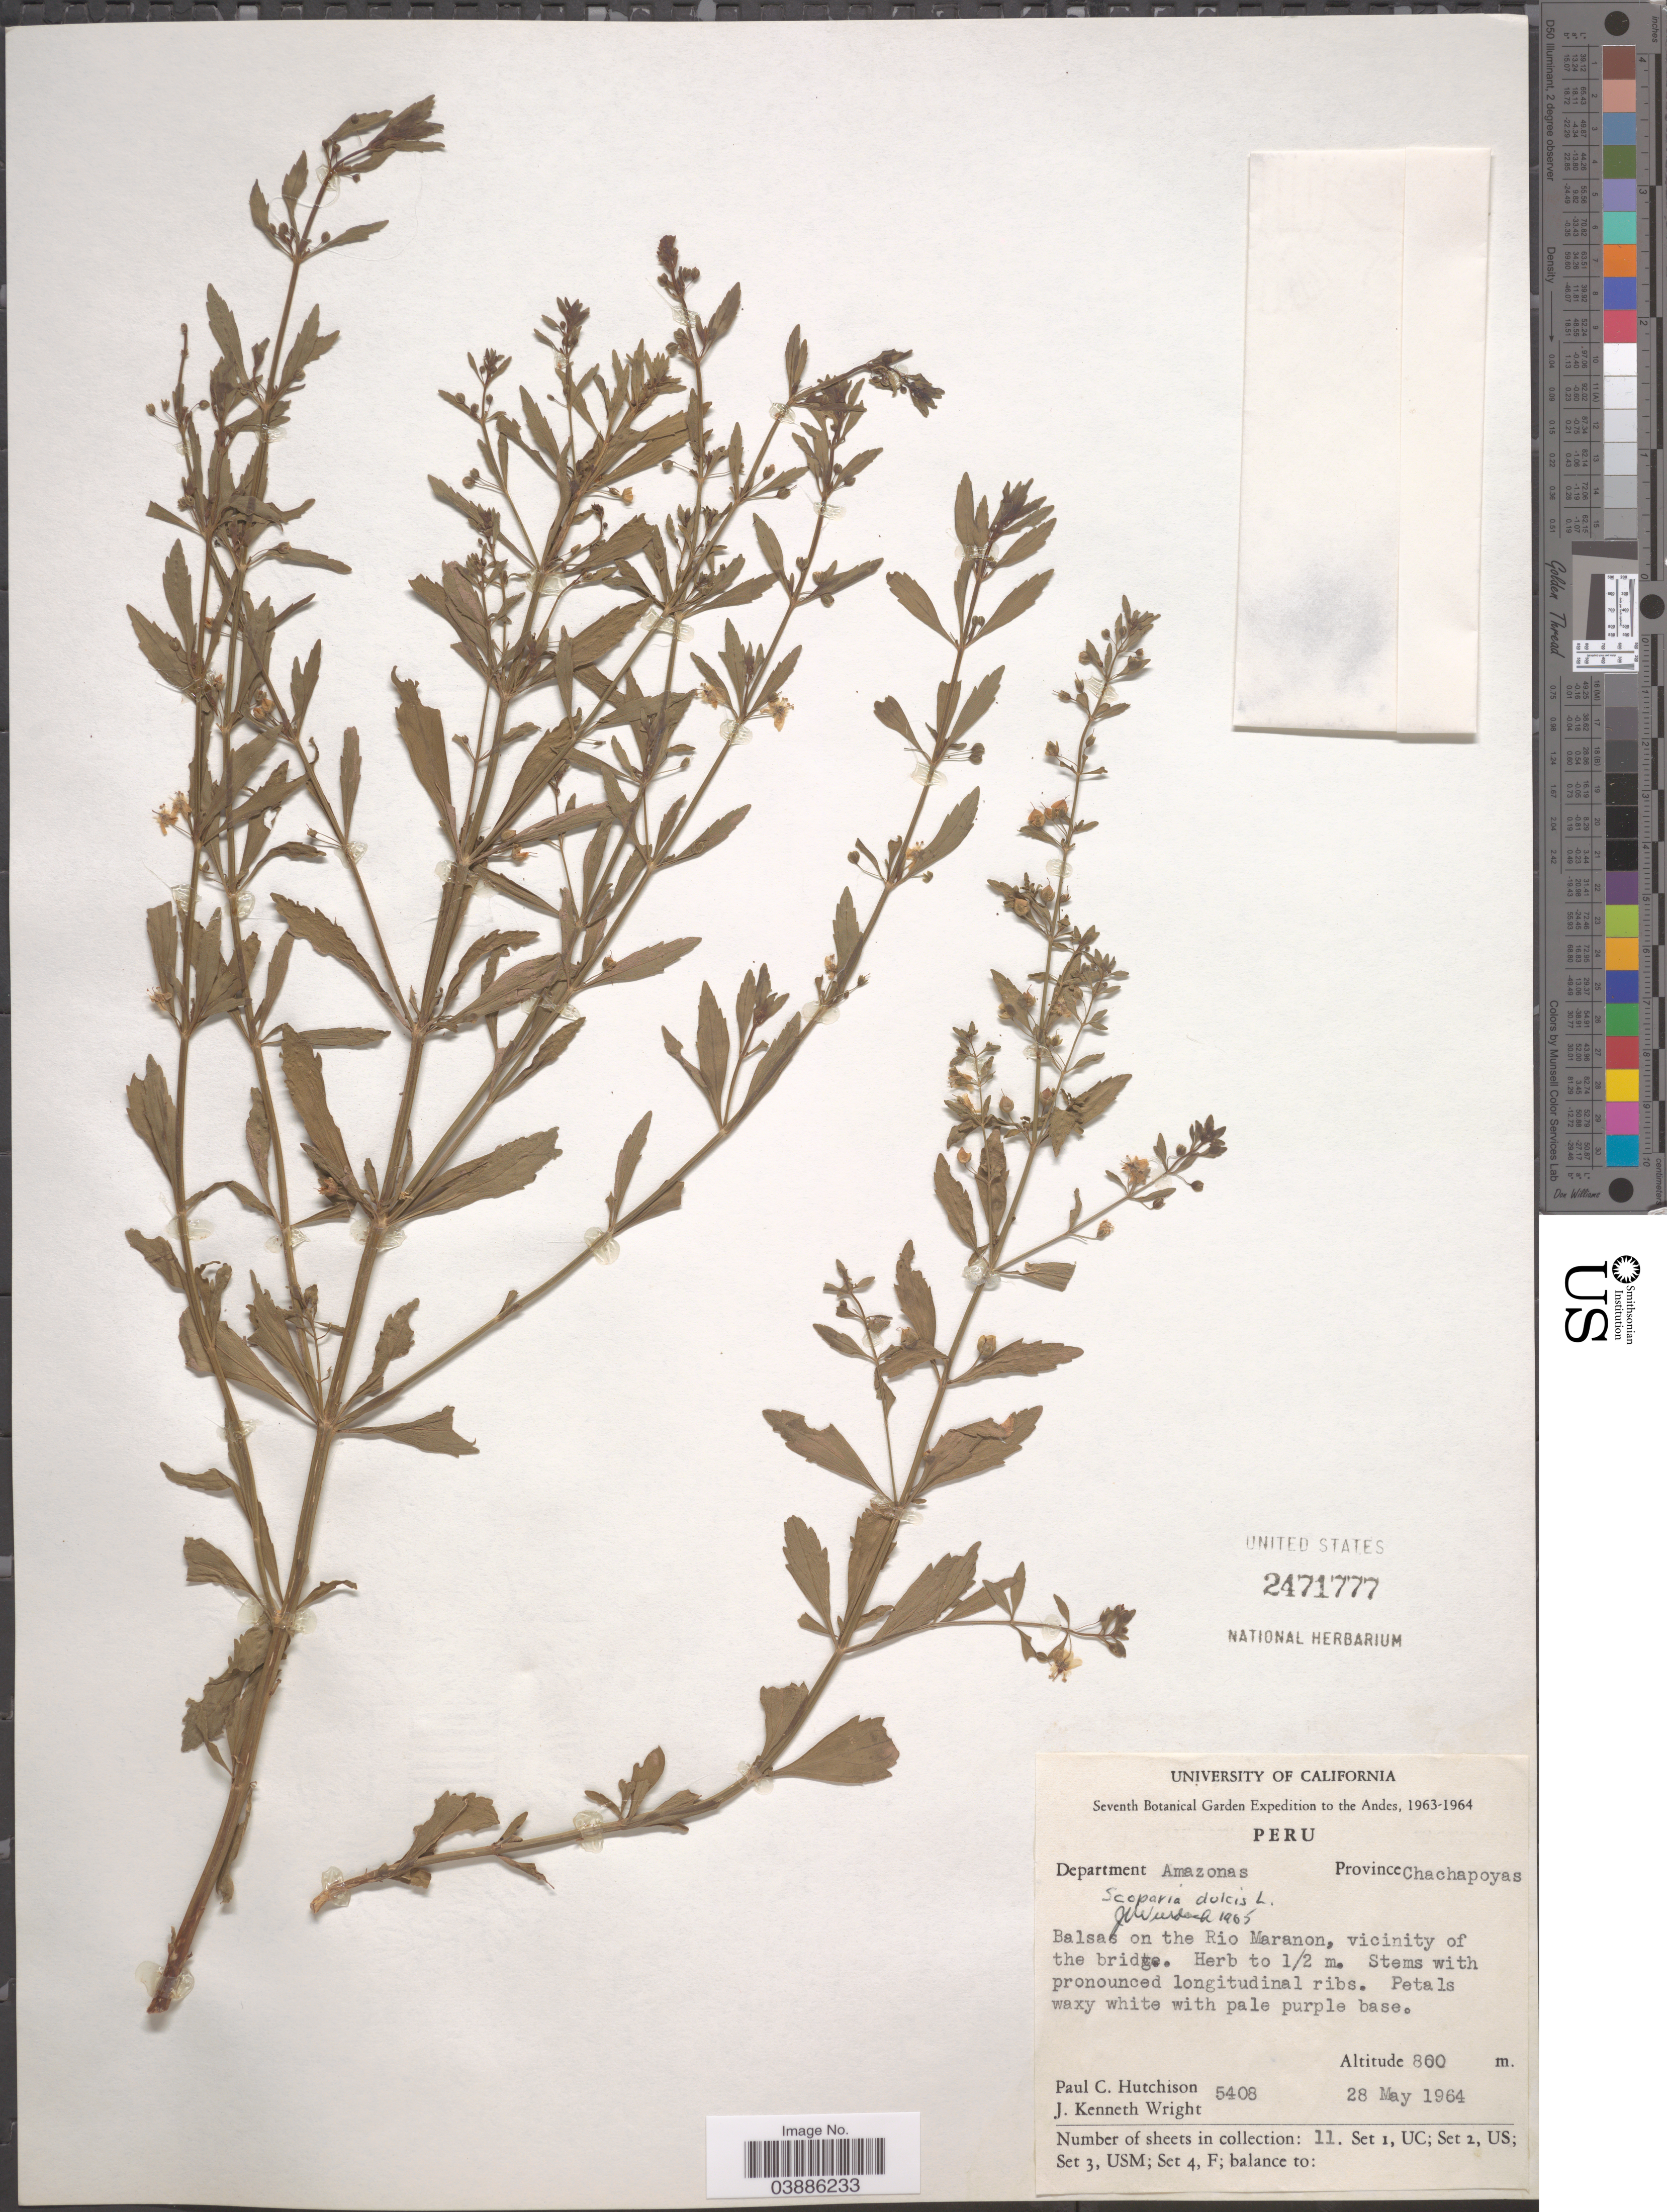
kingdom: Plantae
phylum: Tracheophyta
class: Magnoliopsida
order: Lamiales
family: Plantaginaceae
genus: Scoparia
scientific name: Scoparia dulcis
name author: L.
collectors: P. C. Hutchison & J. K. Wright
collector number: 5408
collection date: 1964-05-28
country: Peru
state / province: Amazonas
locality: The Andes. Department Amazonas. Balsas on the Rio Maranon, vicinity of the bridge.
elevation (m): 800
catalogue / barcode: US 2471777